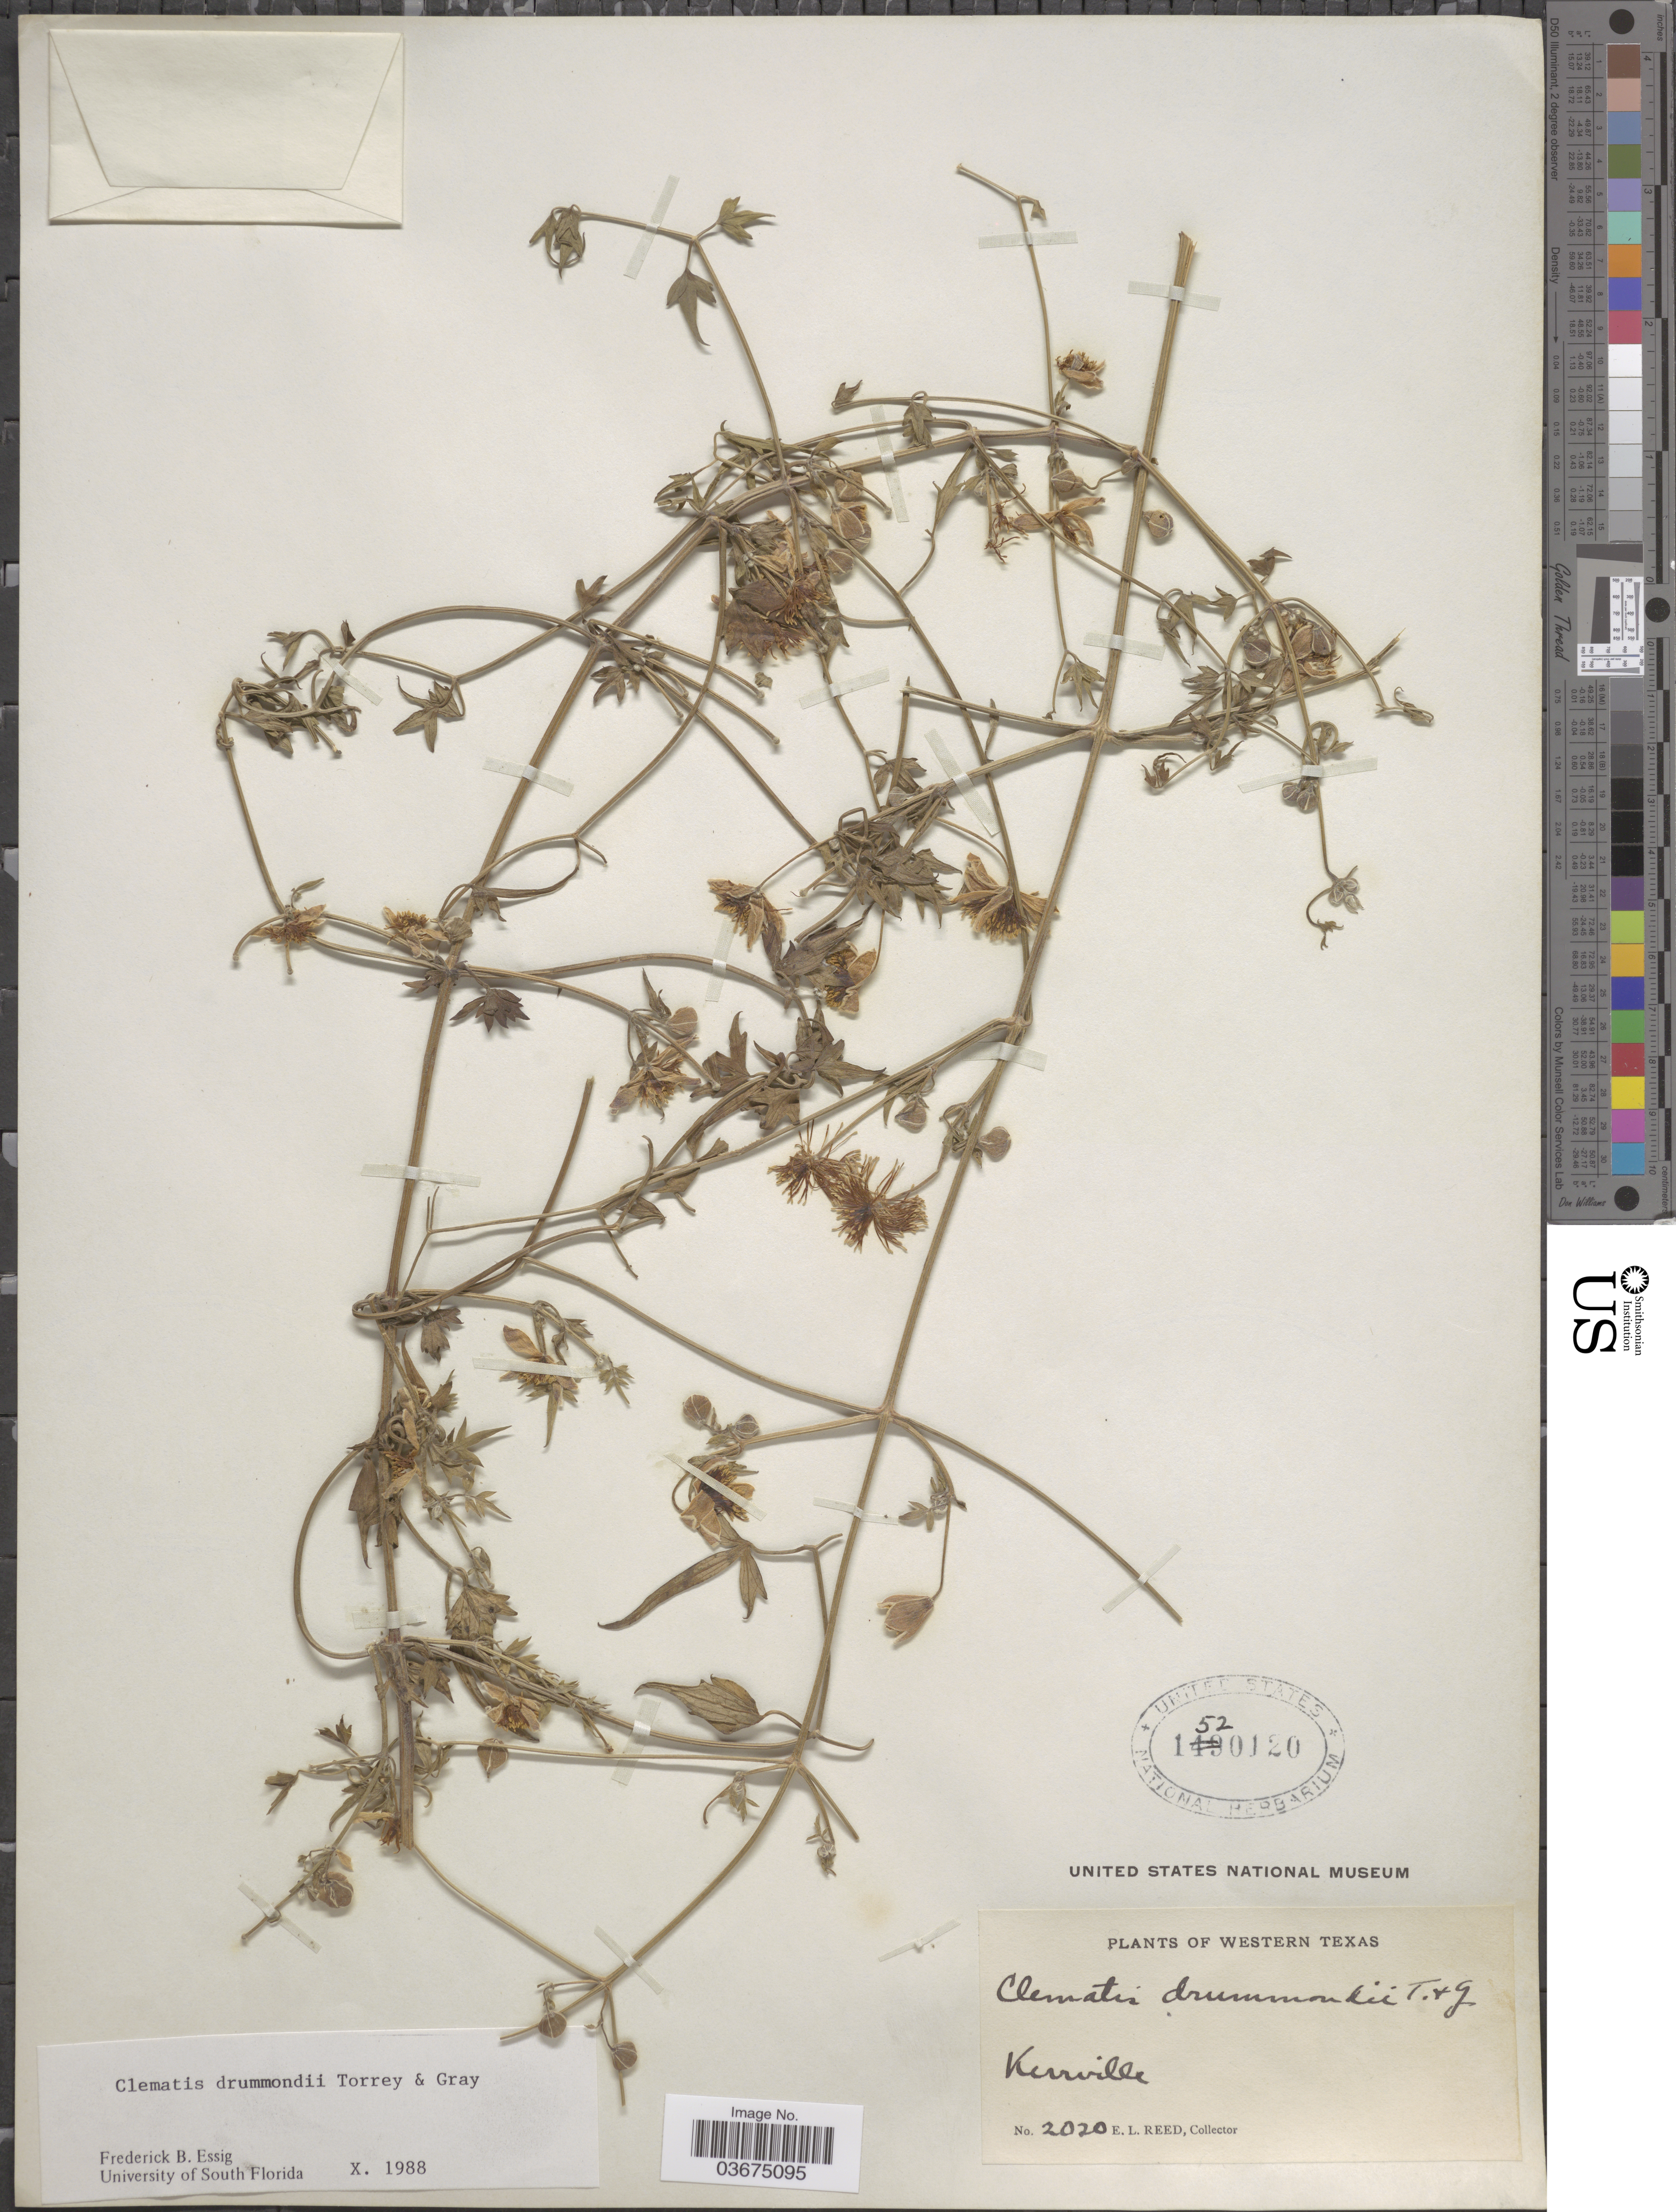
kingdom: Plantae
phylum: Tracheophyta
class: Magnoliopsida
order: Ranunculales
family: Ranunculaceae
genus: Clematis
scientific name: Clematis drummondii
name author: Torr. & A. Gray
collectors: E. Reed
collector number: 2020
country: United States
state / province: Texas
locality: Western Texas, Kernville.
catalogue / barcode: US 1520120